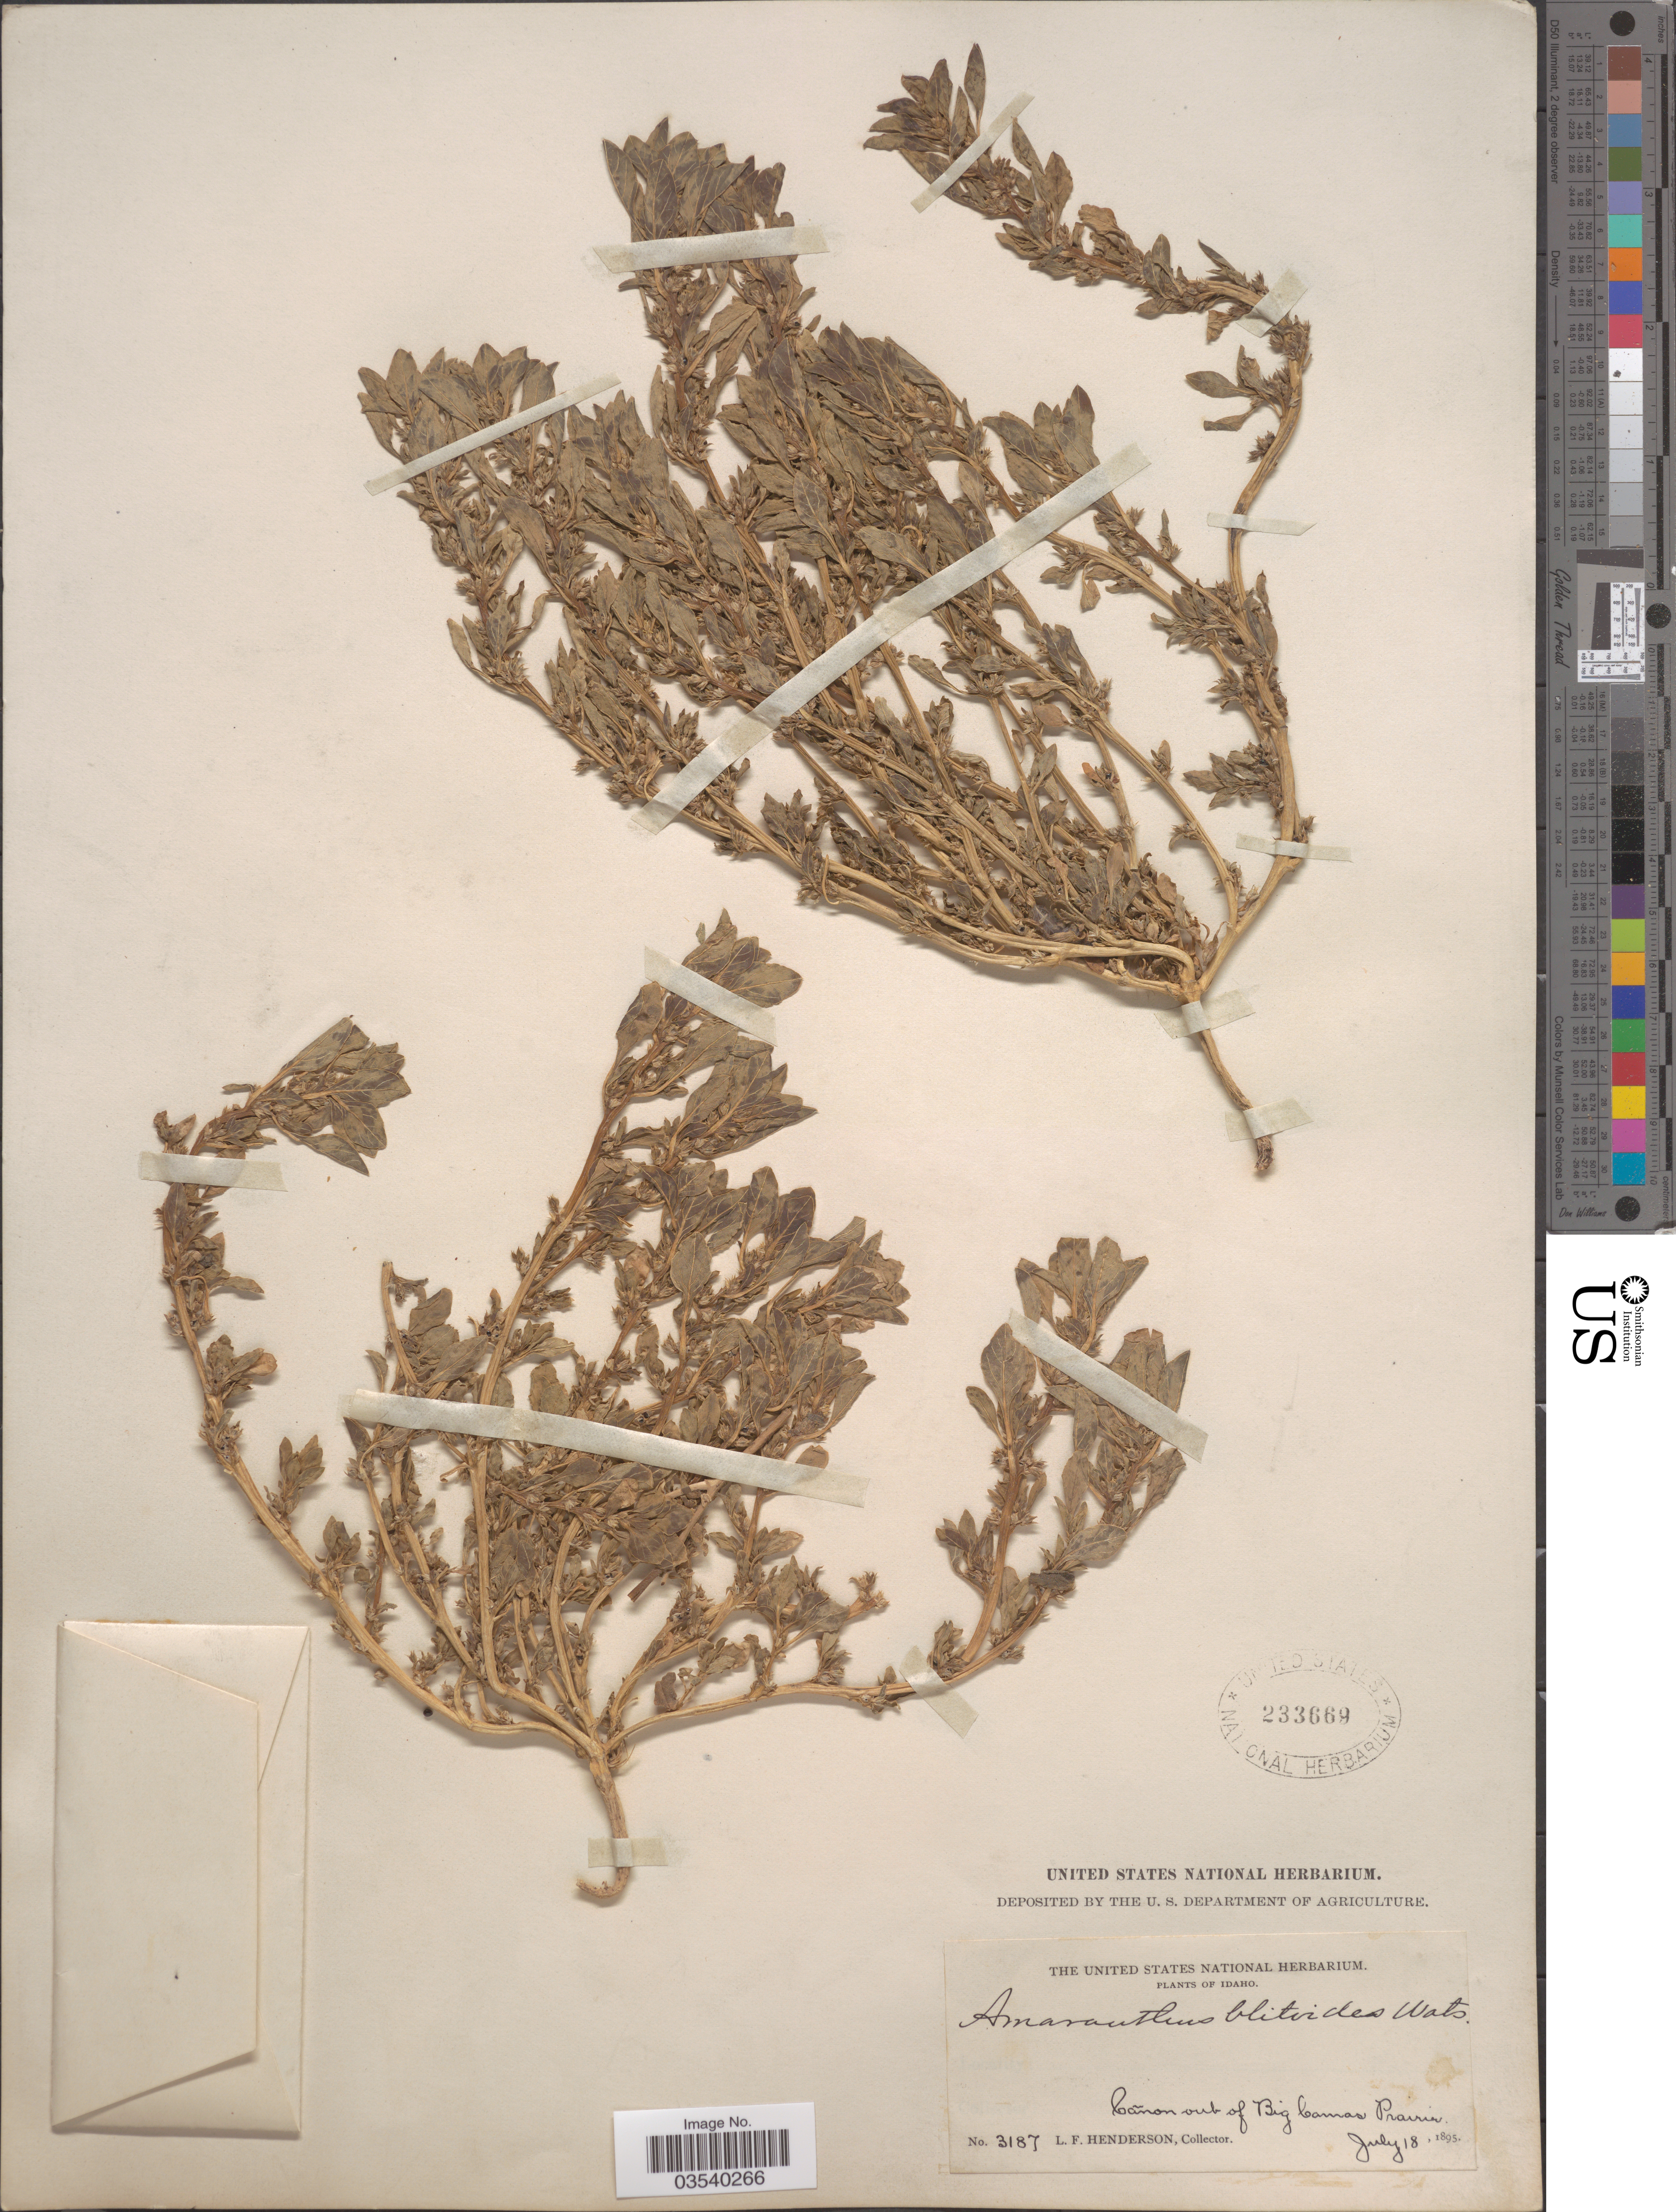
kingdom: Plantae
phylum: Tracheophyta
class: Magnoliopsida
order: Caryophyllales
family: Amaranthaceae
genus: Amaranthus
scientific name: Amaranthus blitoides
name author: S. Watson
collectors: L. Henderson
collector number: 3187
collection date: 1895-07-18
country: United States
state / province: Idaho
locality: Cañon out of Big Camas Prairie.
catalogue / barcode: US 233669